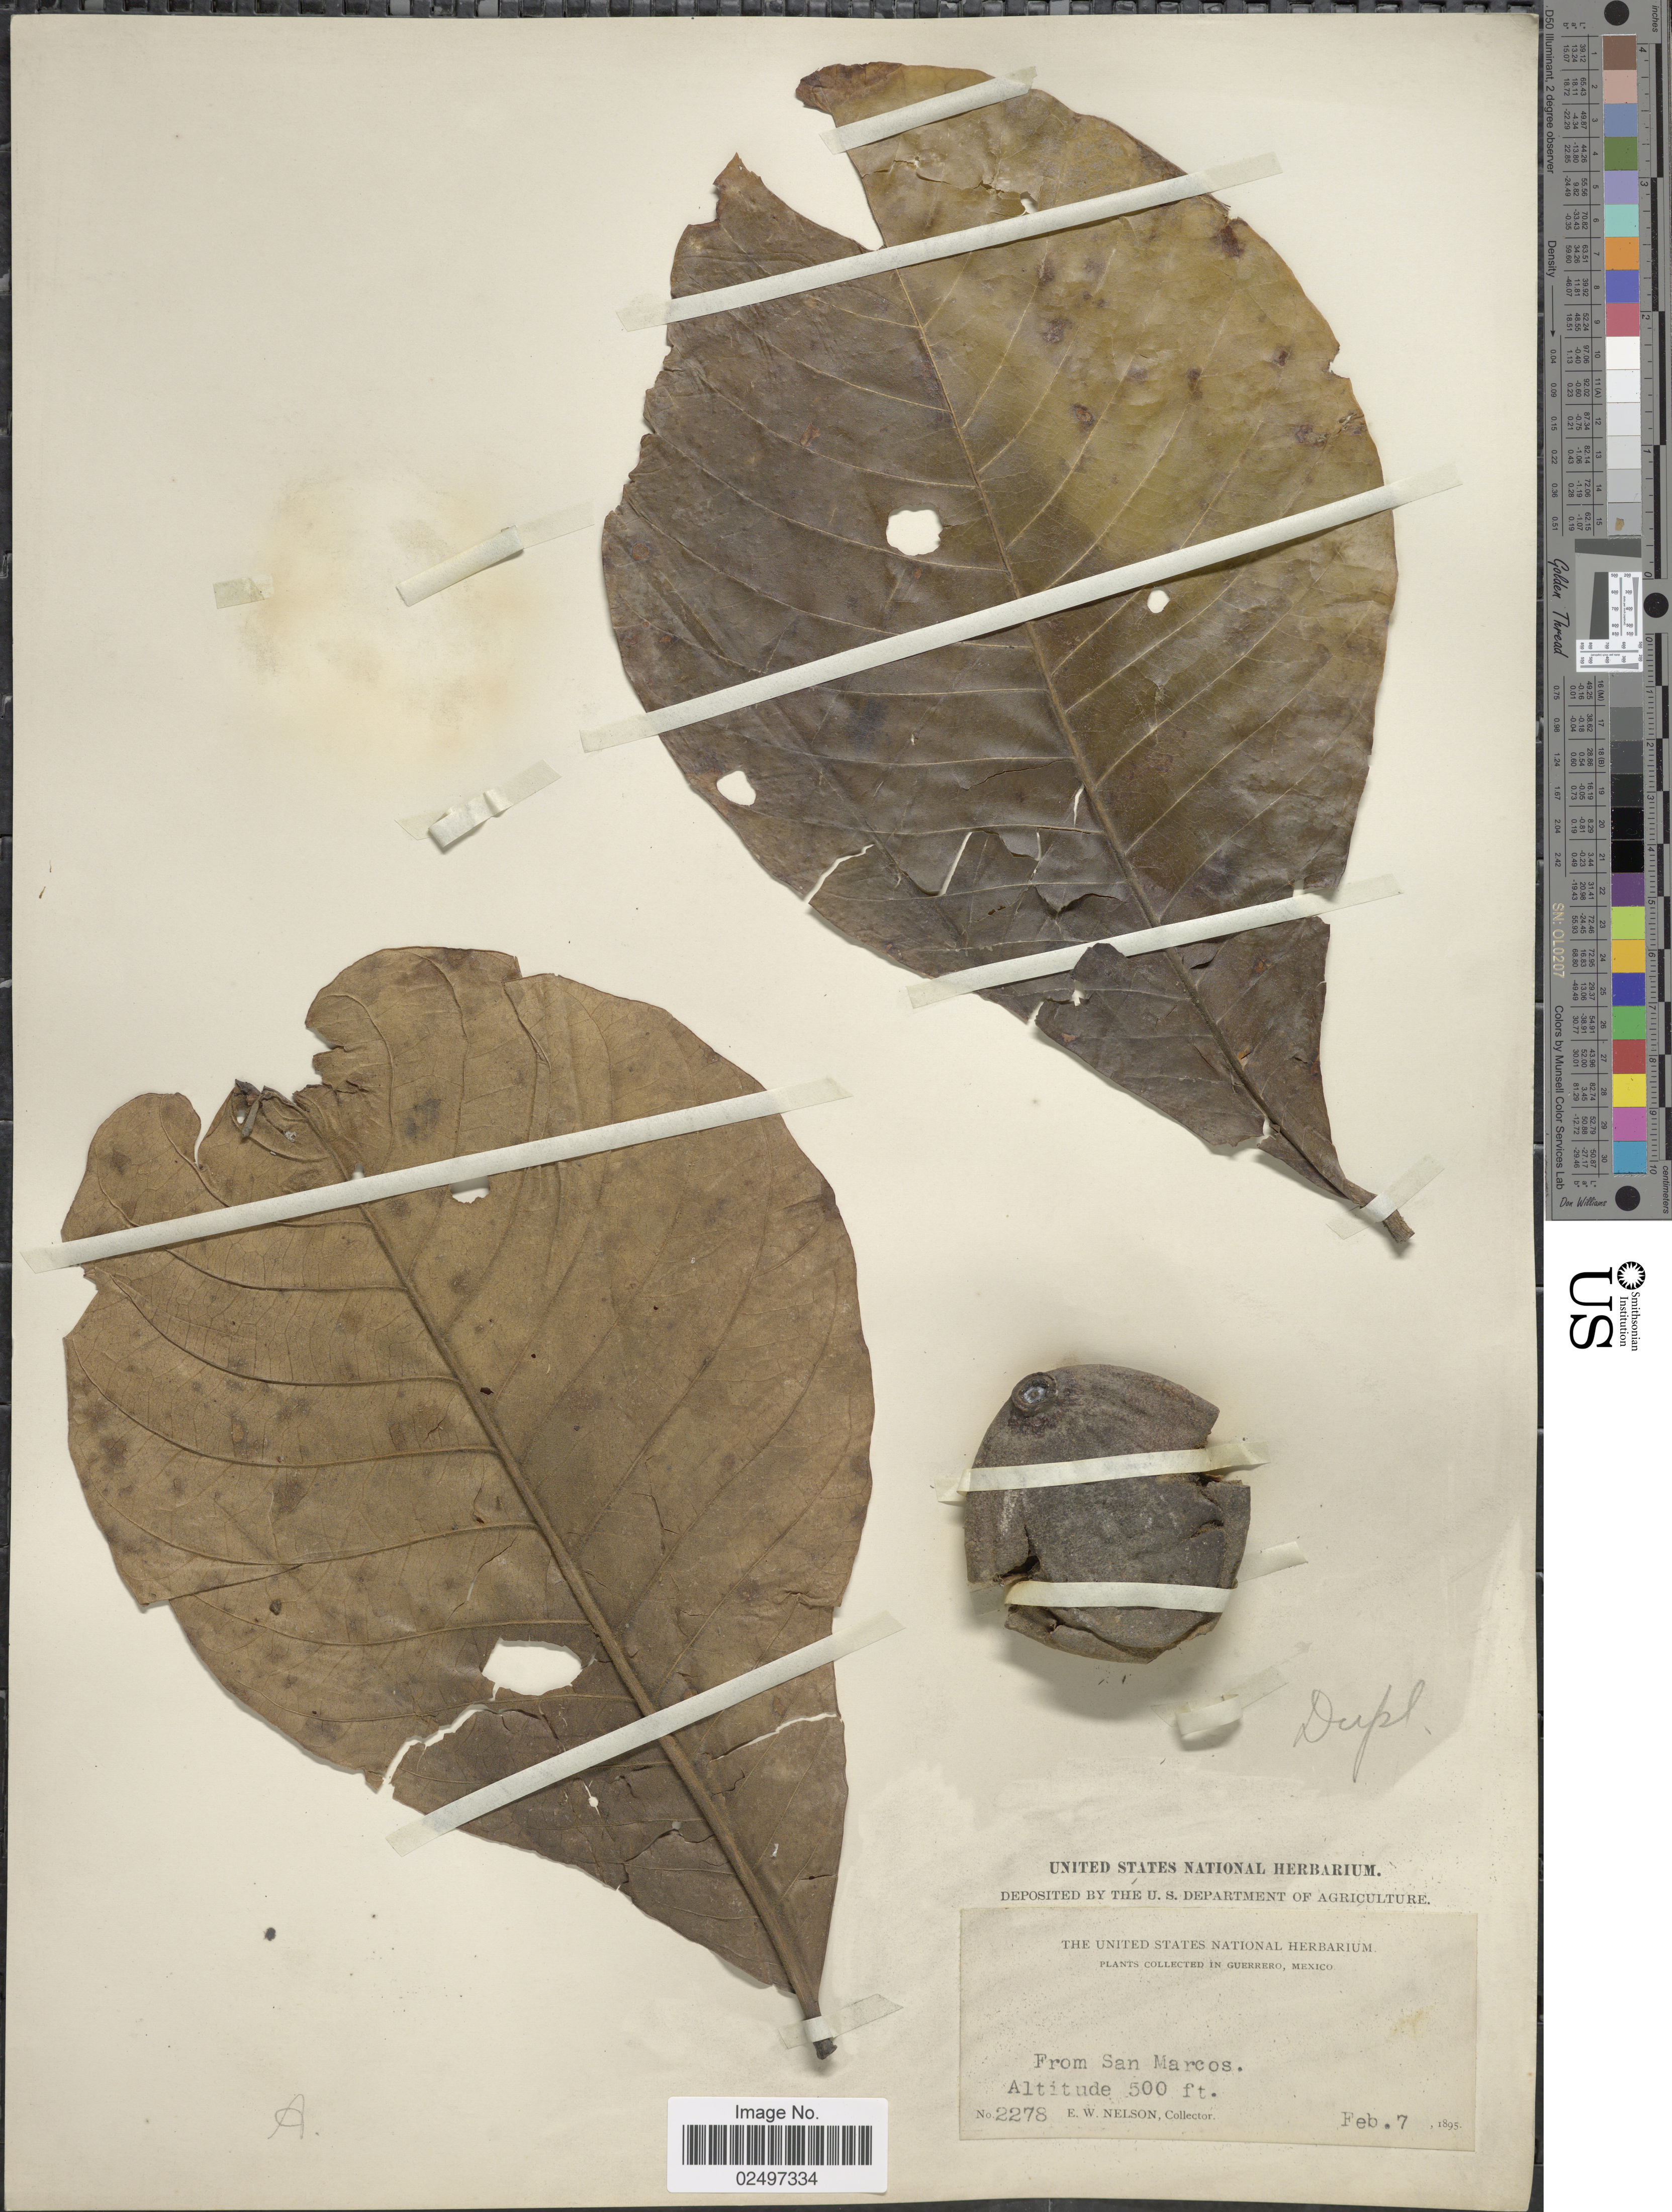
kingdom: Plantae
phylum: Tracheophyta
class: Magnoliopsida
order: Gentianales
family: Rubiaceae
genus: Genipa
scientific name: Genipa americana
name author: L.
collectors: E. W. Nelson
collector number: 2278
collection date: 1895-02-07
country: Mexico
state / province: Guerrero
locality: From San Marcos, In Guerrero, Mexico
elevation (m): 152